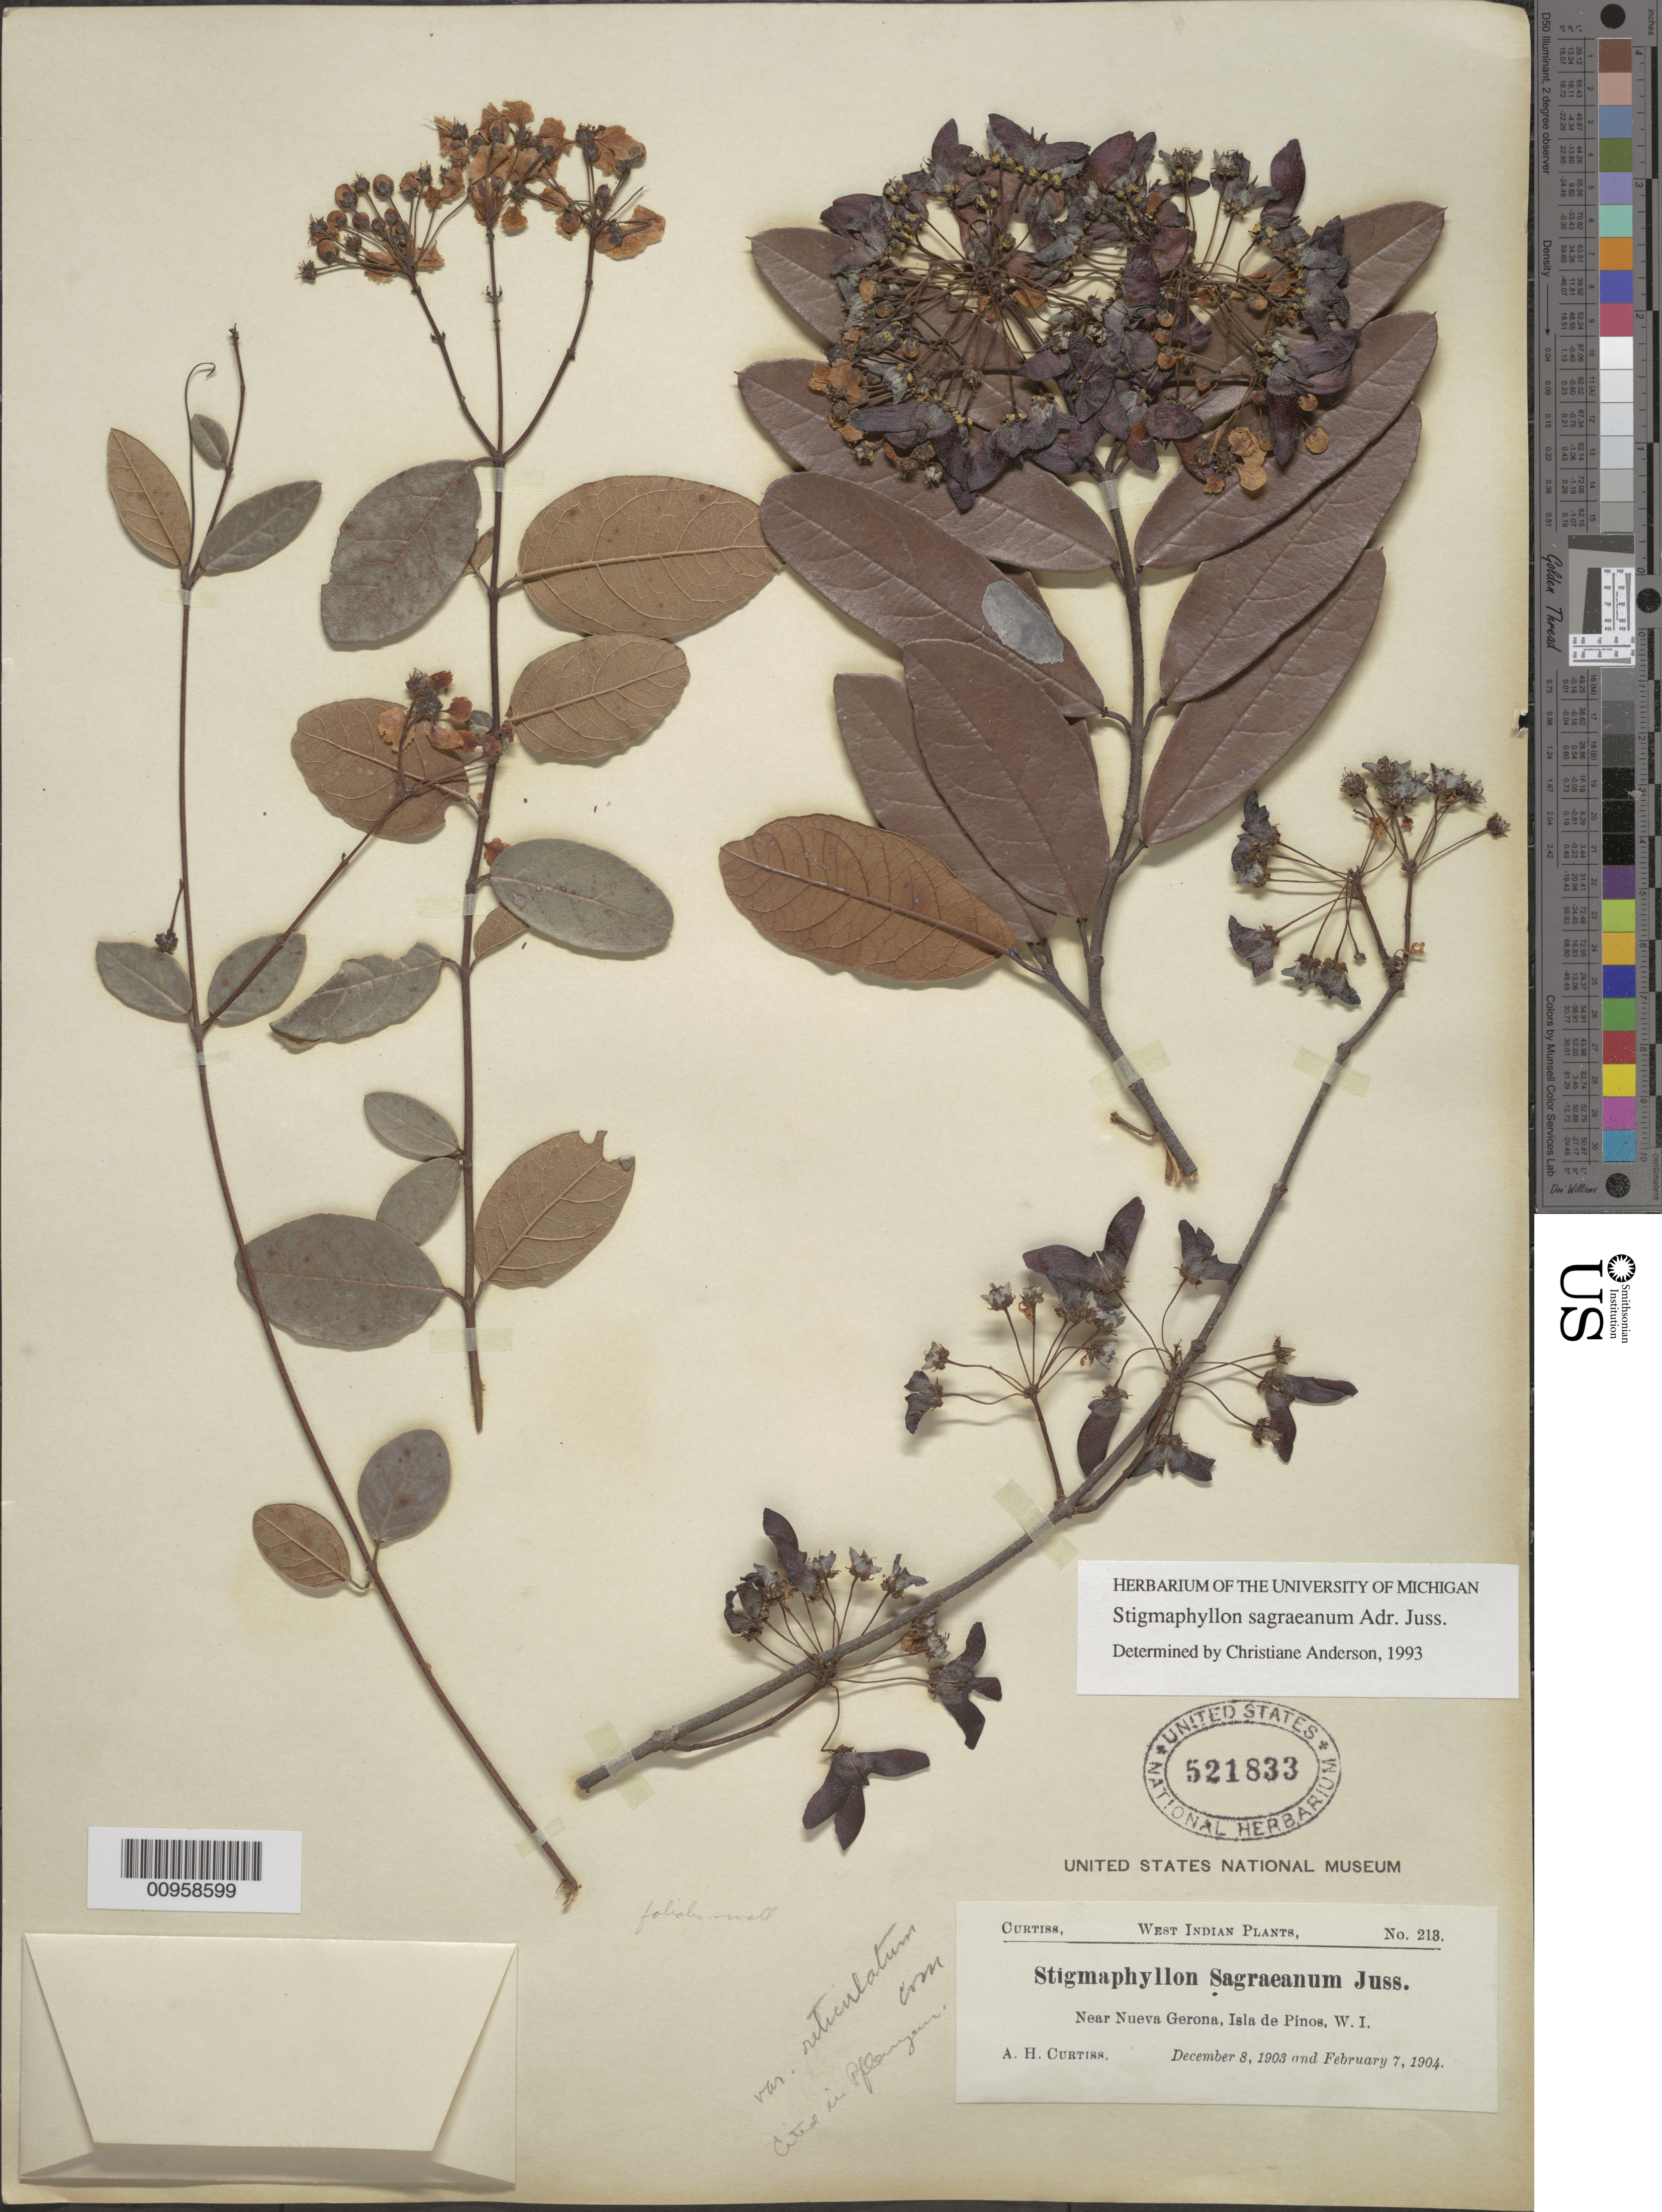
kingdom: Plantae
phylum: Tracheophyta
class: Magnoliopsida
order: Malpighiales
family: Malpighiaceae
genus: Stigmaphyllon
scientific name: Stigmaphyllon sagraeanum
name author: Juss.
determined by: Anderson, C.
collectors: A. H. Curtiss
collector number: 213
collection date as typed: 08 Dec 1903 and 07 Feb 1904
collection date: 1903-12-08,1904-02-07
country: Cuba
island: Isla de la Juventud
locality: Isle of Pines, Near Nueva Gerona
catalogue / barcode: US 521833